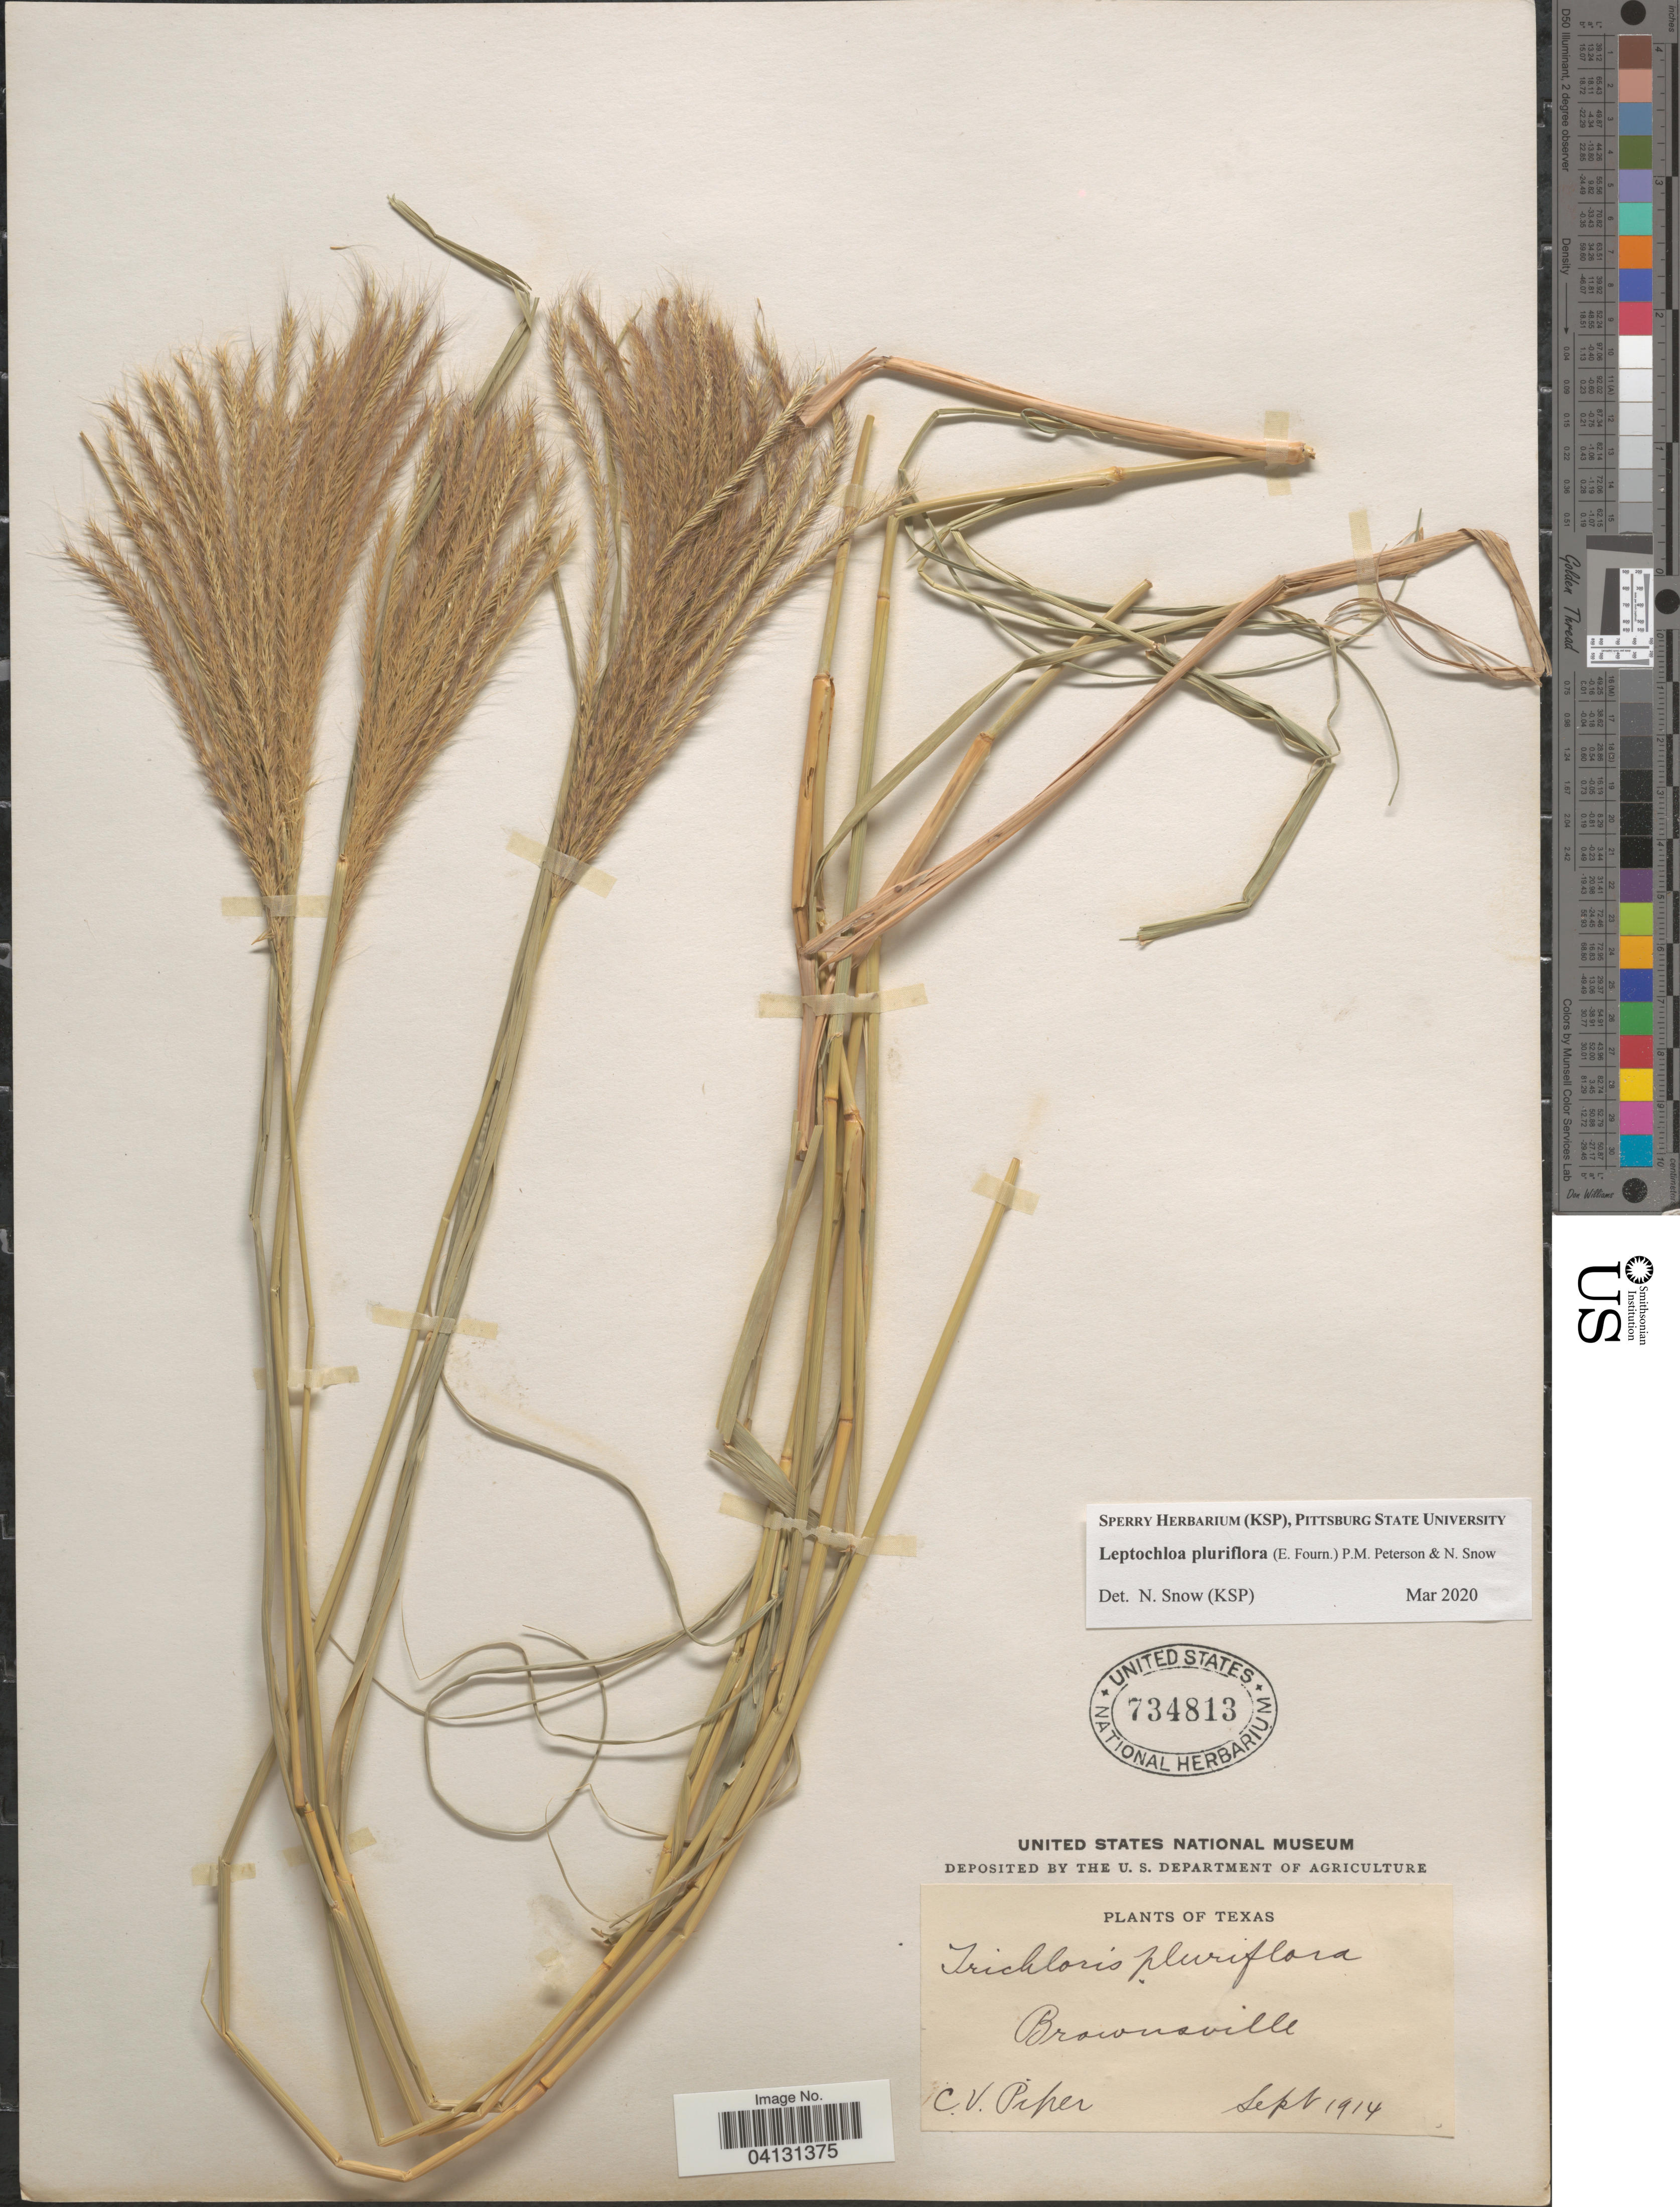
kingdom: Plantae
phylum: Tracheophyta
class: Liliopsida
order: Poales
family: Poaceae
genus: Leptochloa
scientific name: Leptochloa pluriflora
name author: (E. Fourn.) P.M. Peterson & N. Snow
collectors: C. V. Piper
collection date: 1914-09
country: United States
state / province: Texas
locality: Brownsville.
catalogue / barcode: US 734813